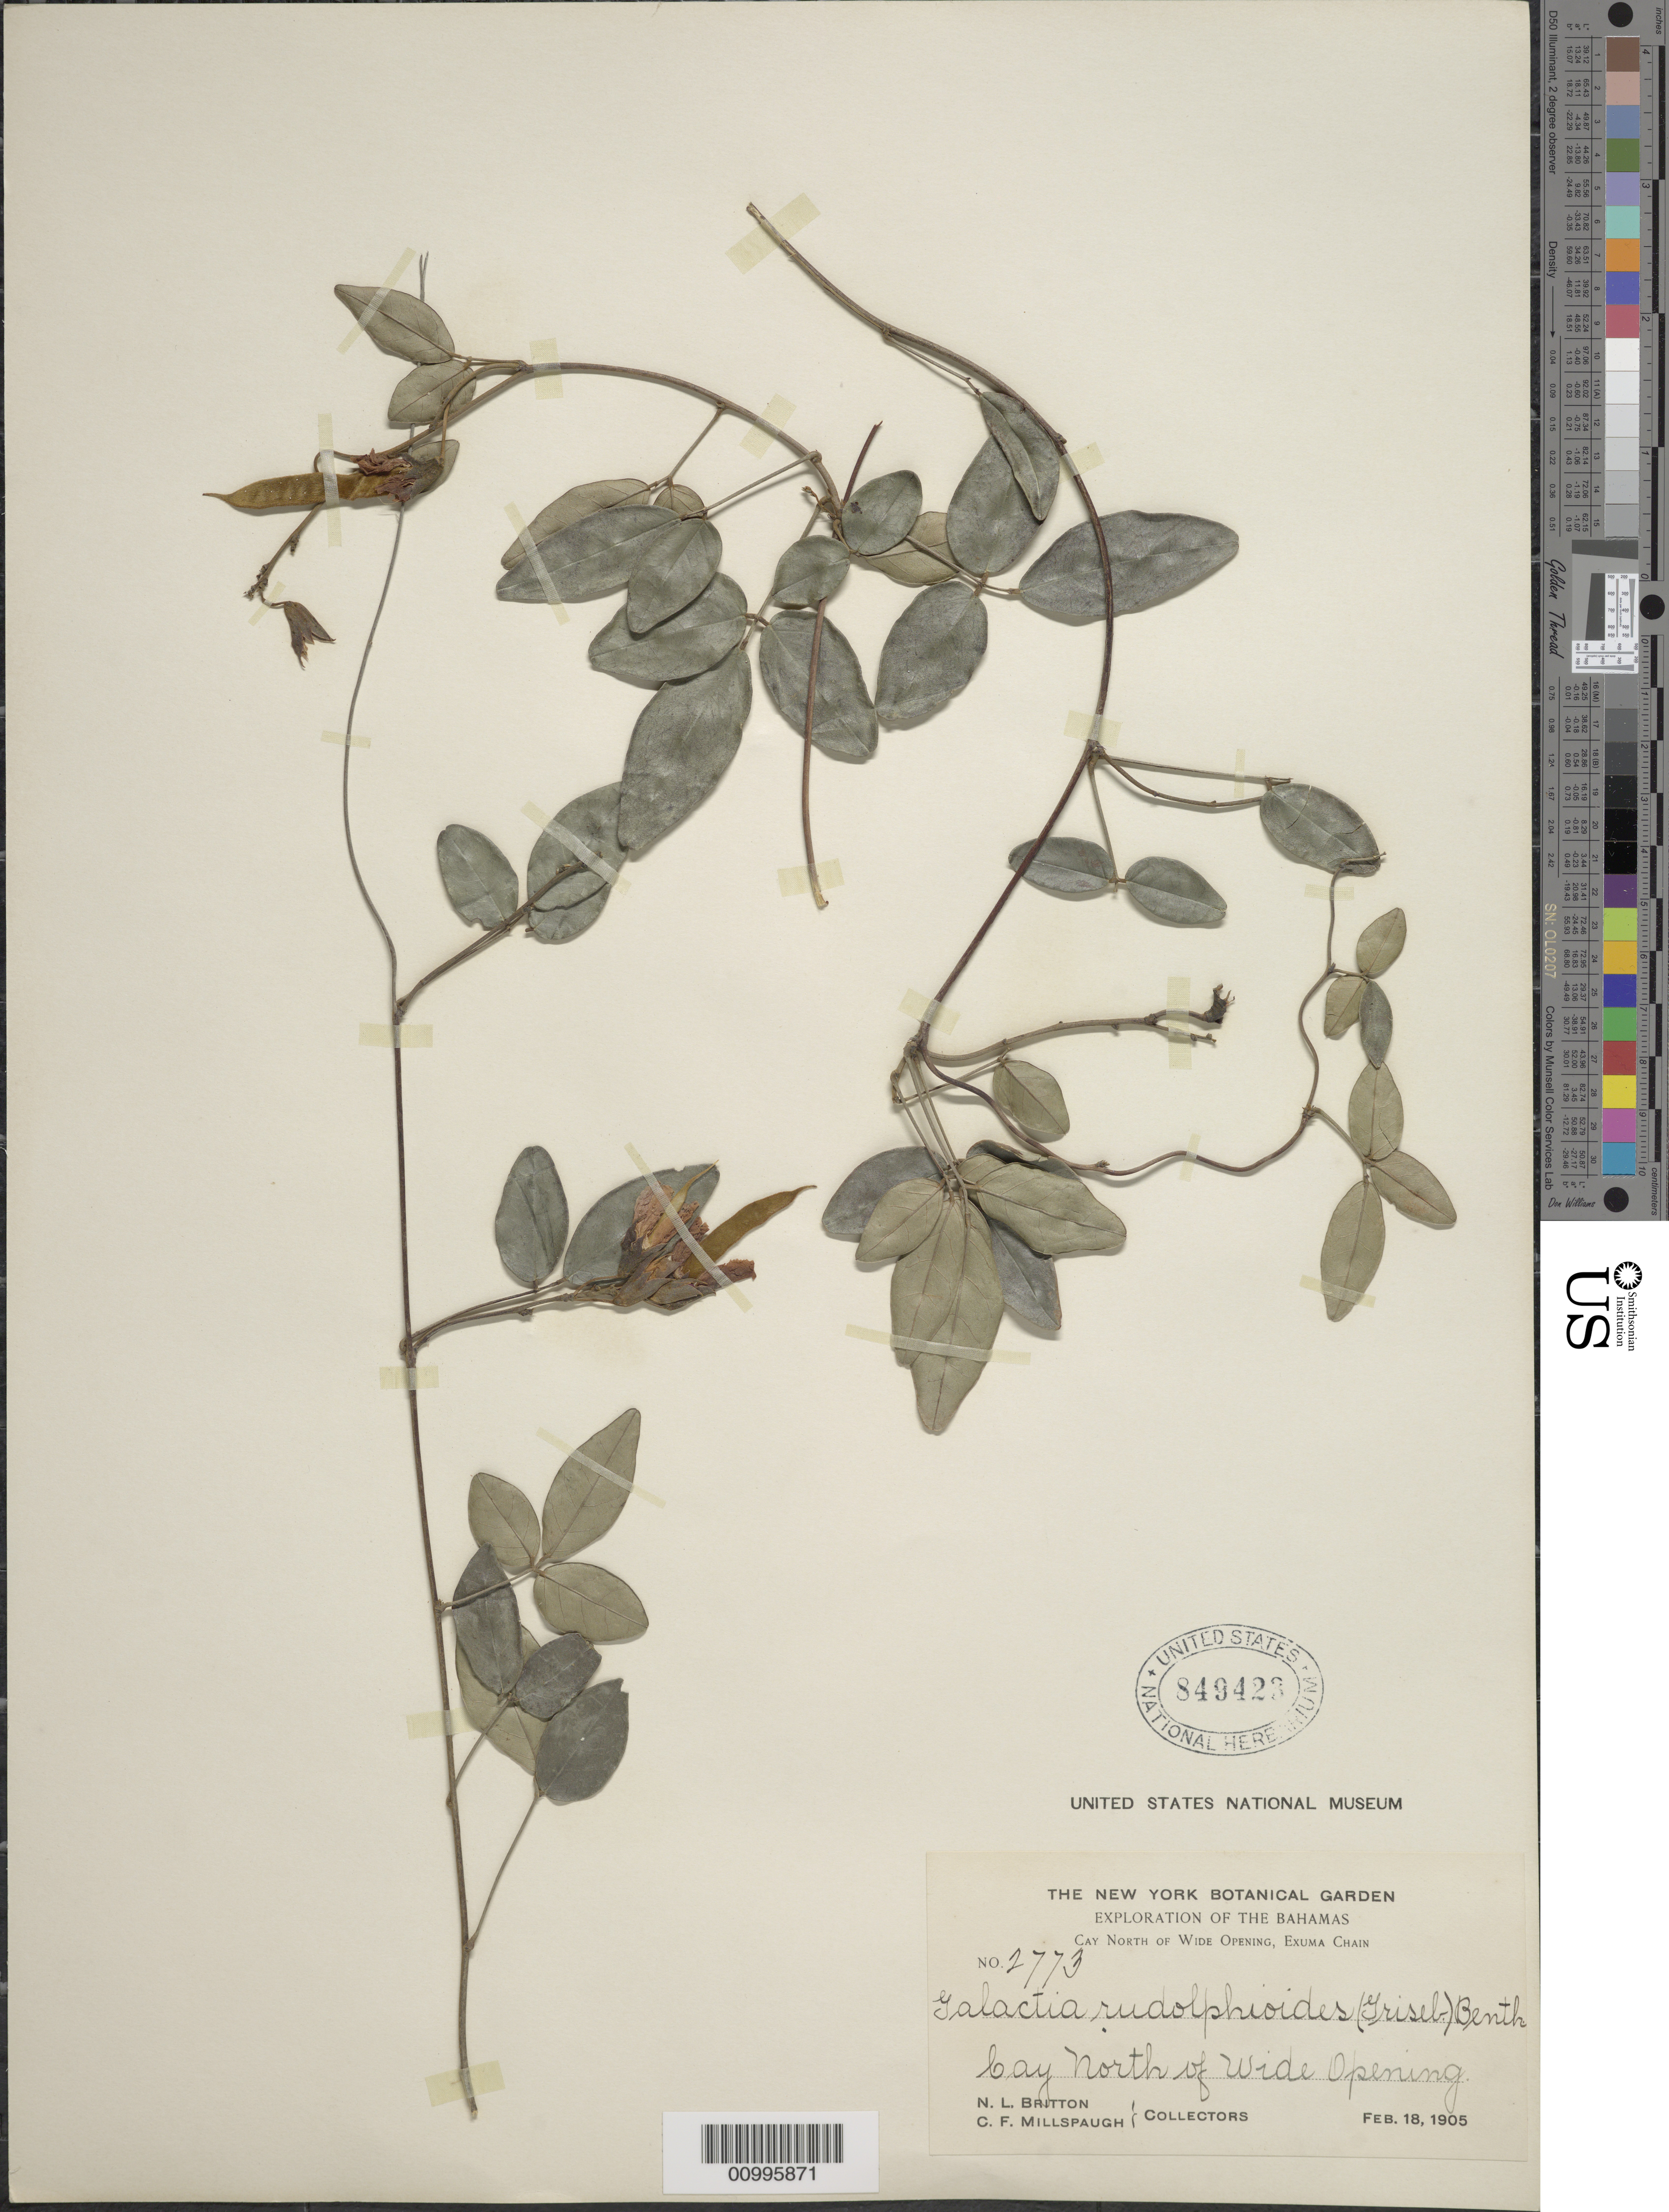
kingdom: Plantae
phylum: Tracheophyta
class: Magnoliopsida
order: Fabales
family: Fabaceae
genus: Rhodopis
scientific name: Rhodopis rudolphioides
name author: (Griseb.) L.P. Queiroz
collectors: N. Britton & C. F. Millspaugh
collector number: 2773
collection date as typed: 18 Feb 1905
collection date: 1905-02-18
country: Bahamas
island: Exuma Chain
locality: Cay North of Wide Opening, Exuma chain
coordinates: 0 N, 0 E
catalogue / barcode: US 849423